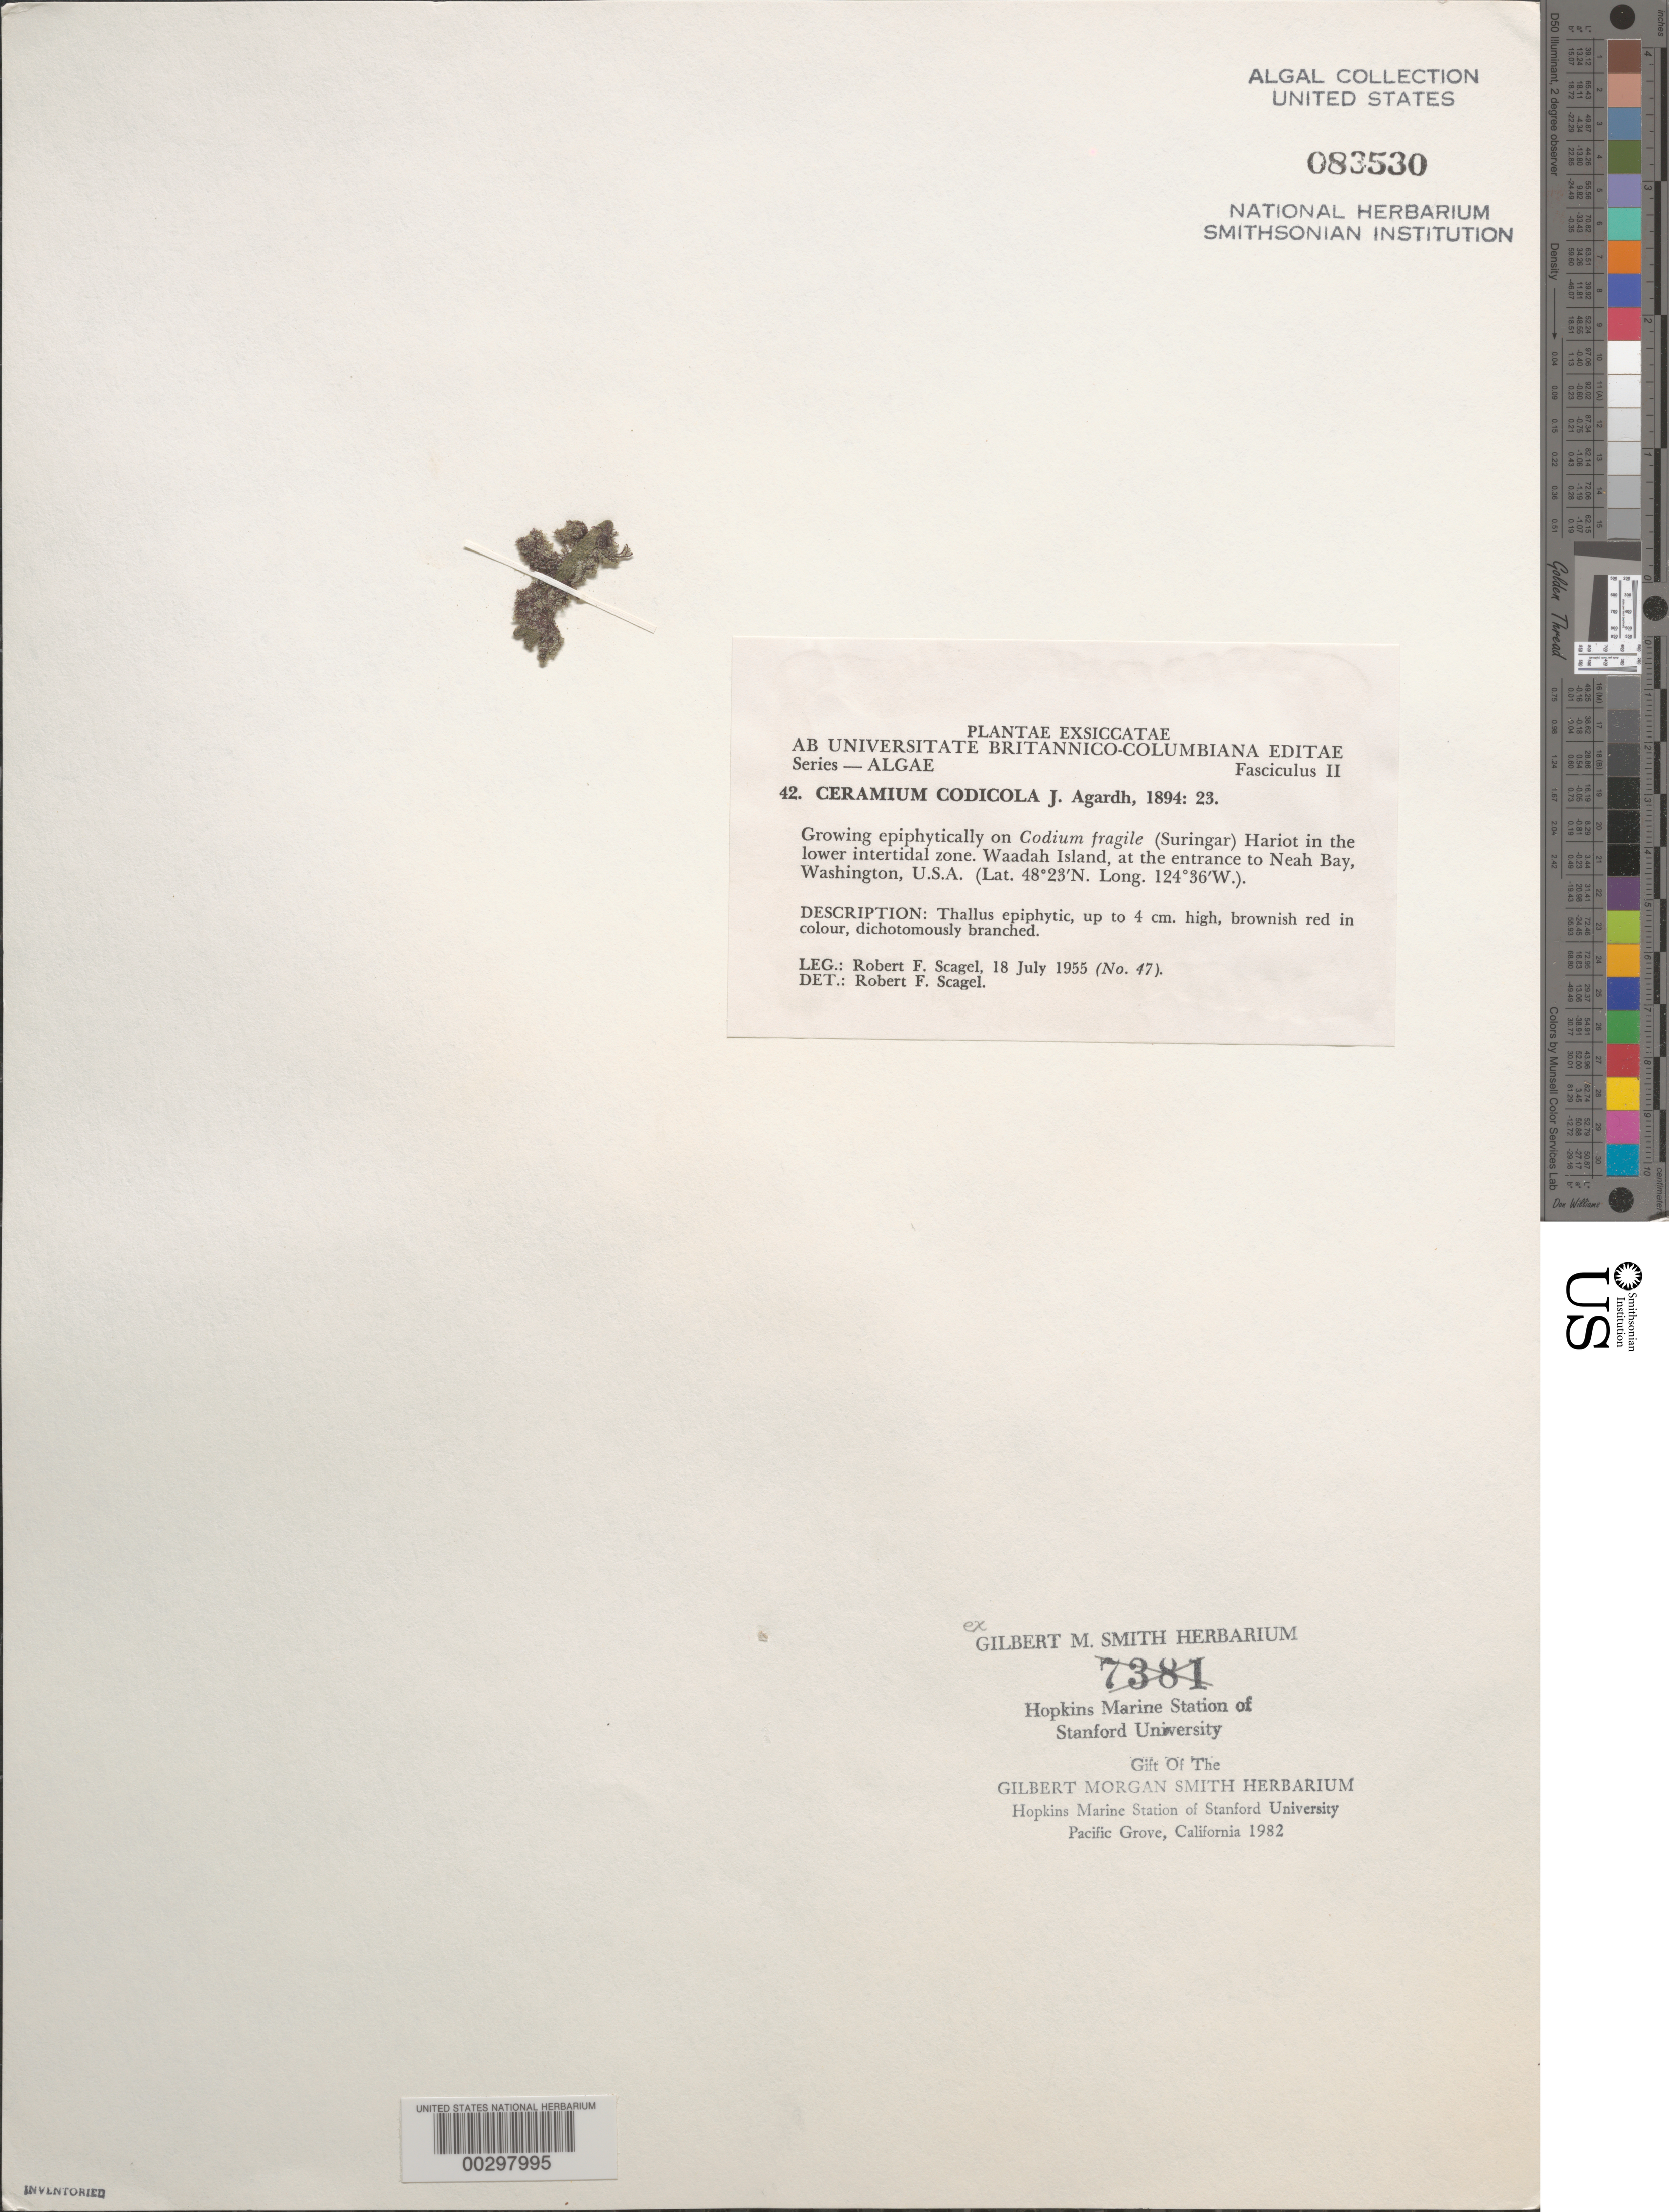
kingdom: Plantae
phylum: Rhodophyta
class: Florideophyceae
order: Ceramiales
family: Ceramiaceae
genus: Ceramium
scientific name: Ceramium codicola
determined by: Scagel, R. F.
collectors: R. F. Scagel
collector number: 47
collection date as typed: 18 Jul 1955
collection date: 1955-07-18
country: United States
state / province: Washington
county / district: Clallam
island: Waadah Island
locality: Neah Bay entrance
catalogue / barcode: US 83530